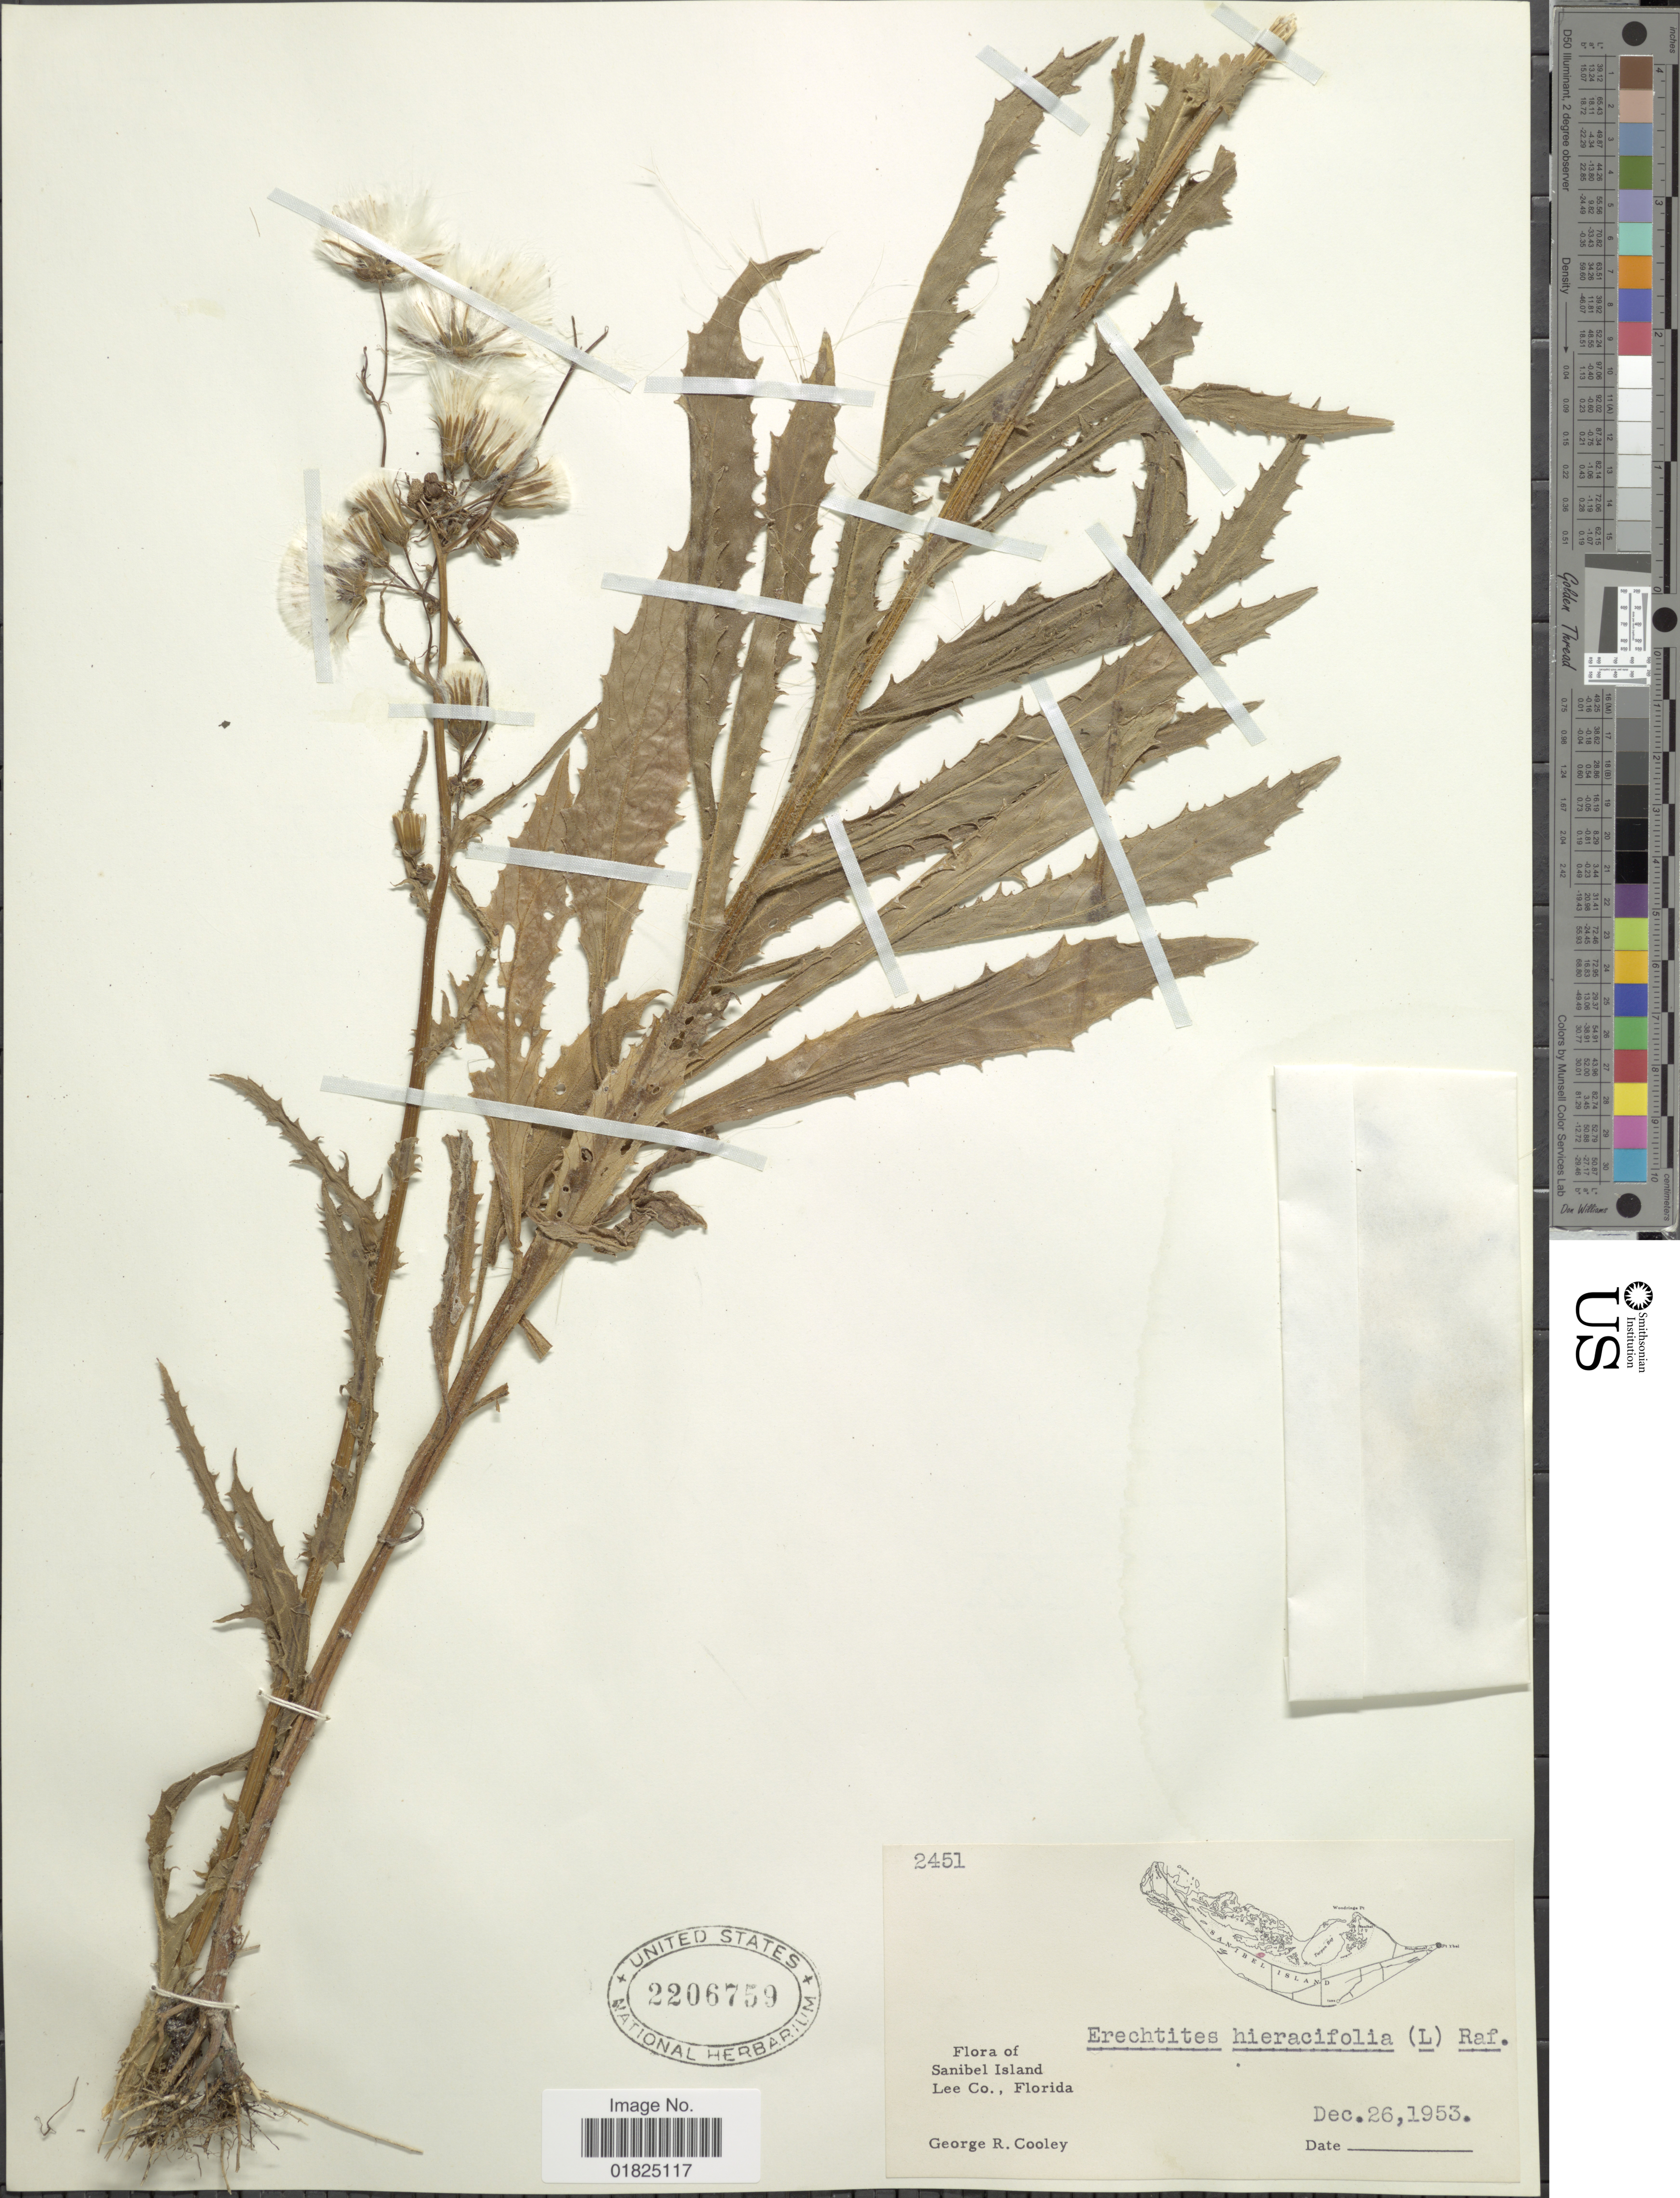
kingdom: Plantae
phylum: Tracheophyta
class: Magnoliopsida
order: Asterales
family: Asteraceae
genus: Erechtites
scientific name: Erechtites hieraciifolius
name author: (L.) Raf. ex DC.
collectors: G. R. Cooley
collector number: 2451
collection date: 1953-12-26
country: United States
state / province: Florida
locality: Sanibel Island, Lee Co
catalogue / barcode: US 2206759